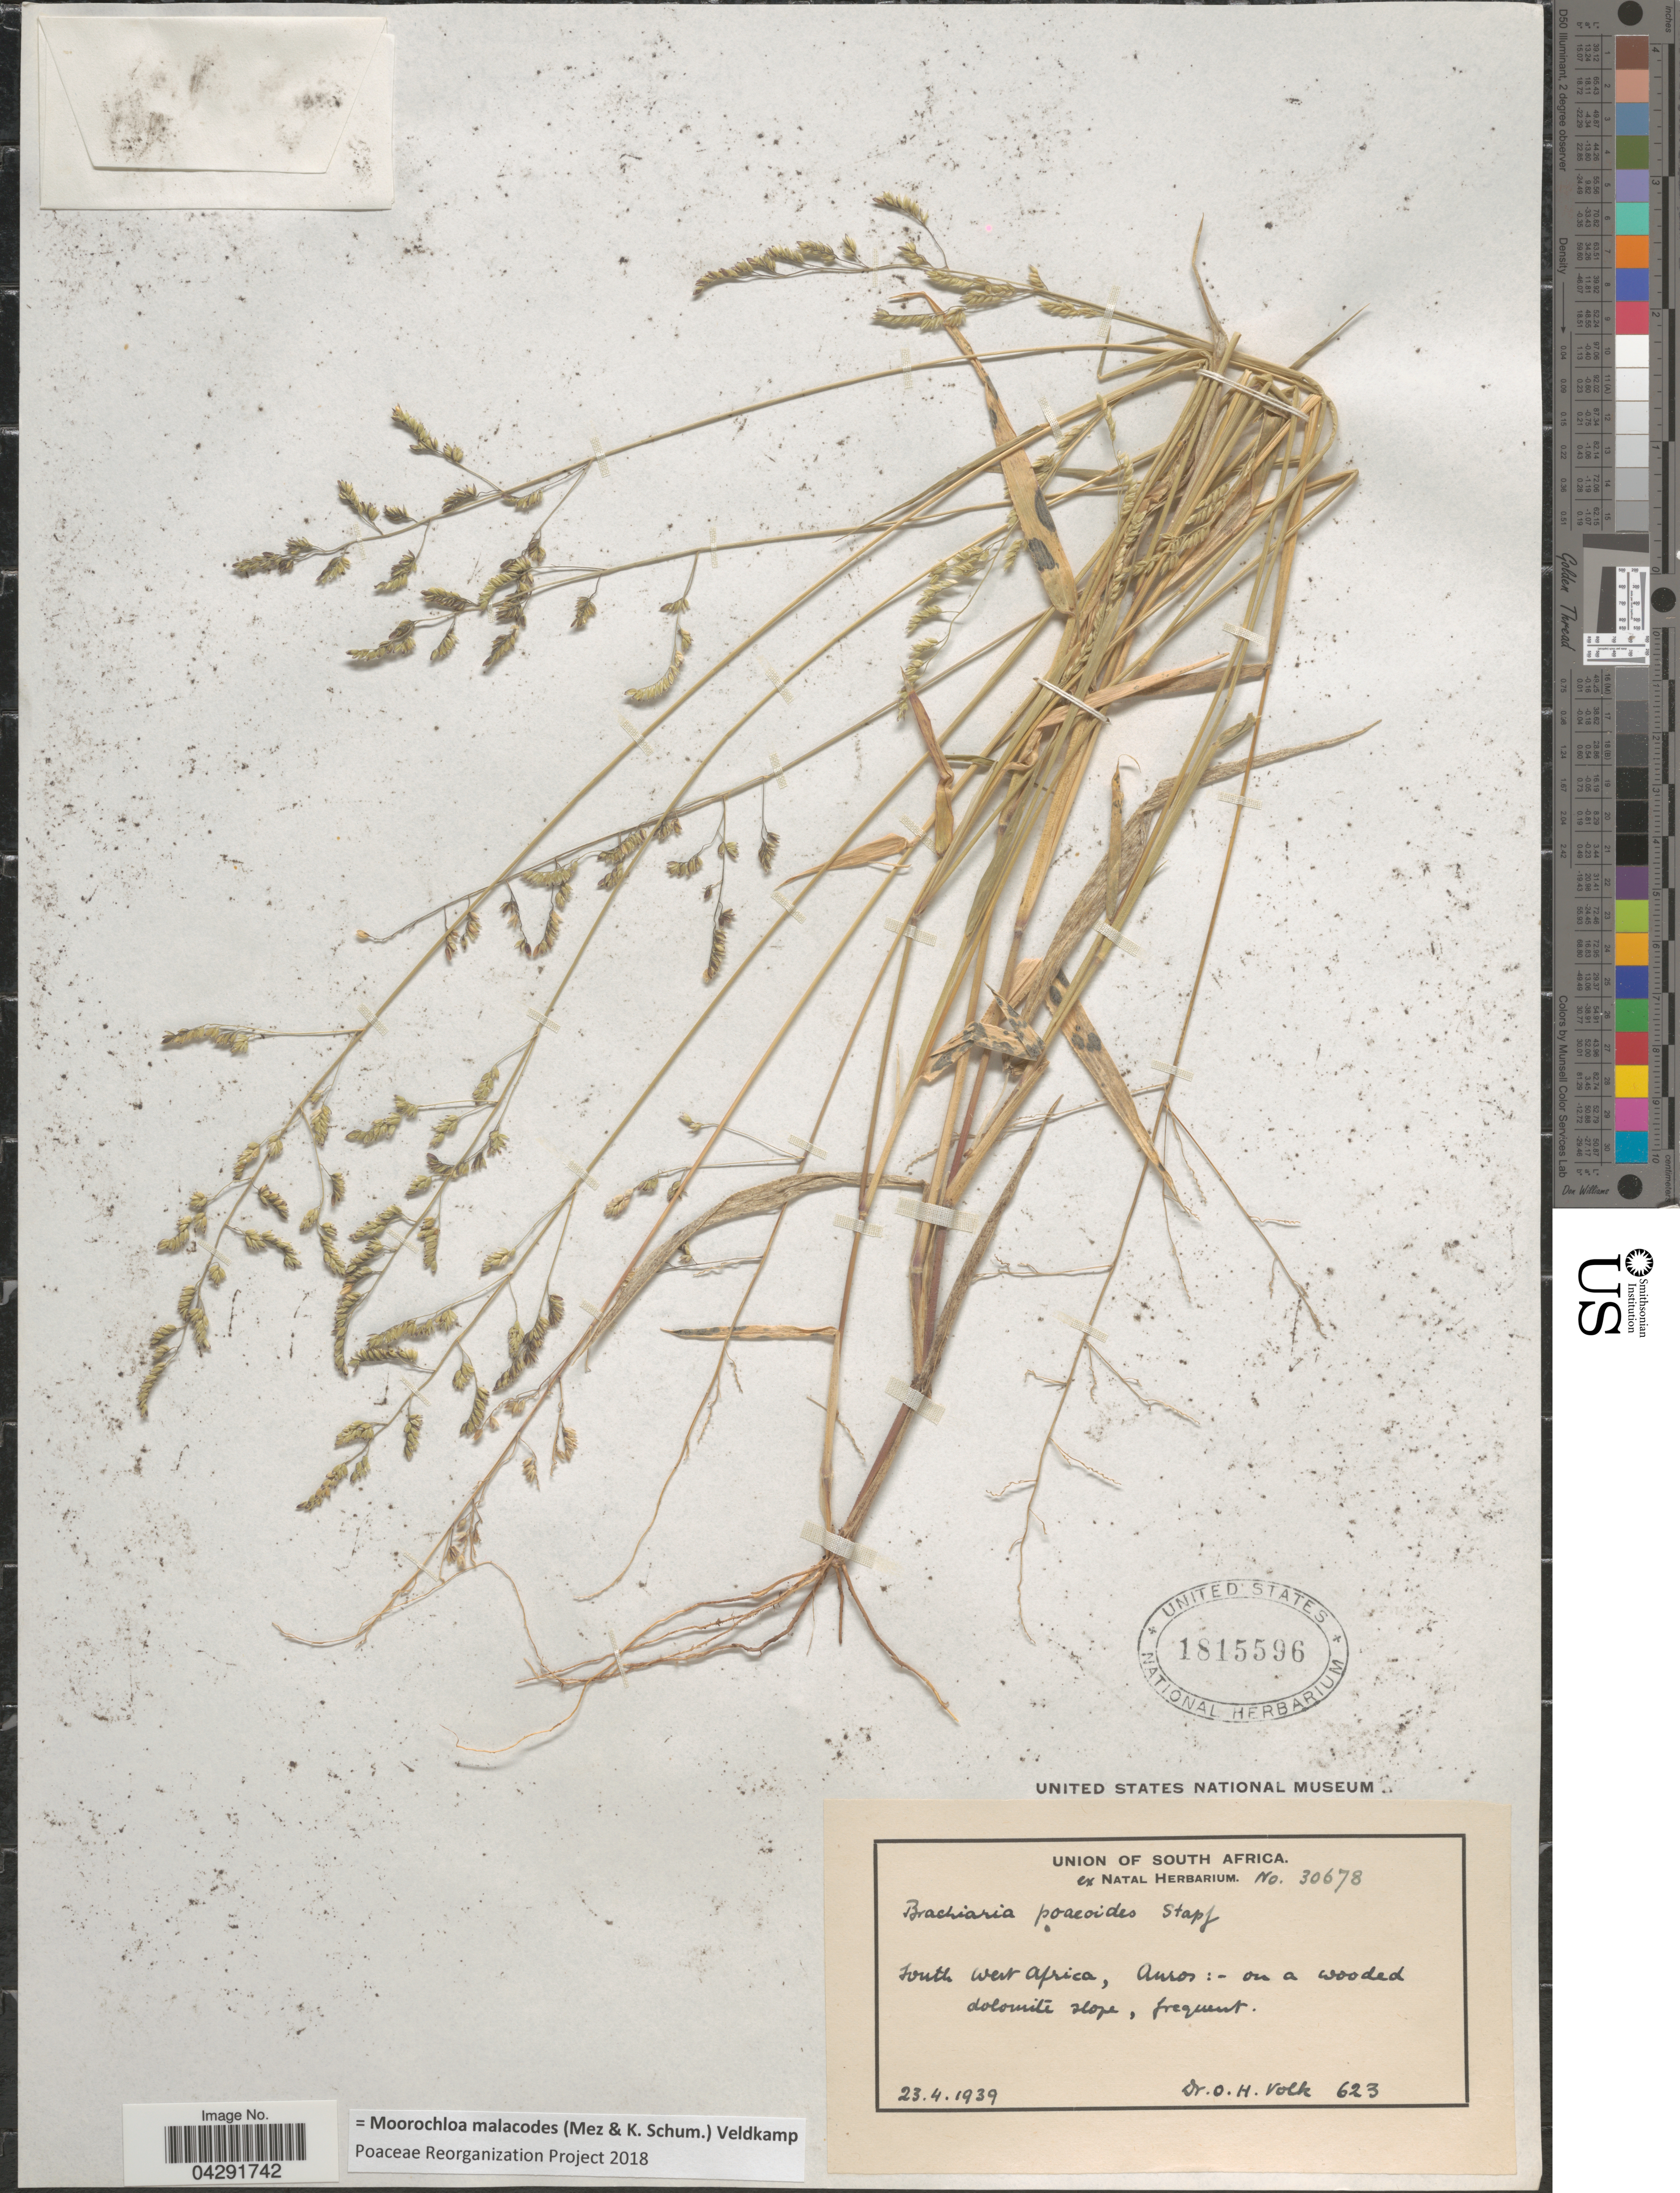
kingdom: Plantae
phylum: Tracheophyta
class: Liliopsida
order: Poales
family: Poaceae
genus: Moorochloa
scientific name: Moorochloa malacodes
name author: (Mez & K. Schum.) Veldkamp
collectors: O. Volk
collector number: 623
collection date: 1939-04-23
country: Namibia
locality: Union of South Africa. South West Africa, Auros: on a wooded dolomite slope, frequent.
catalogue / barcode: US 1815596